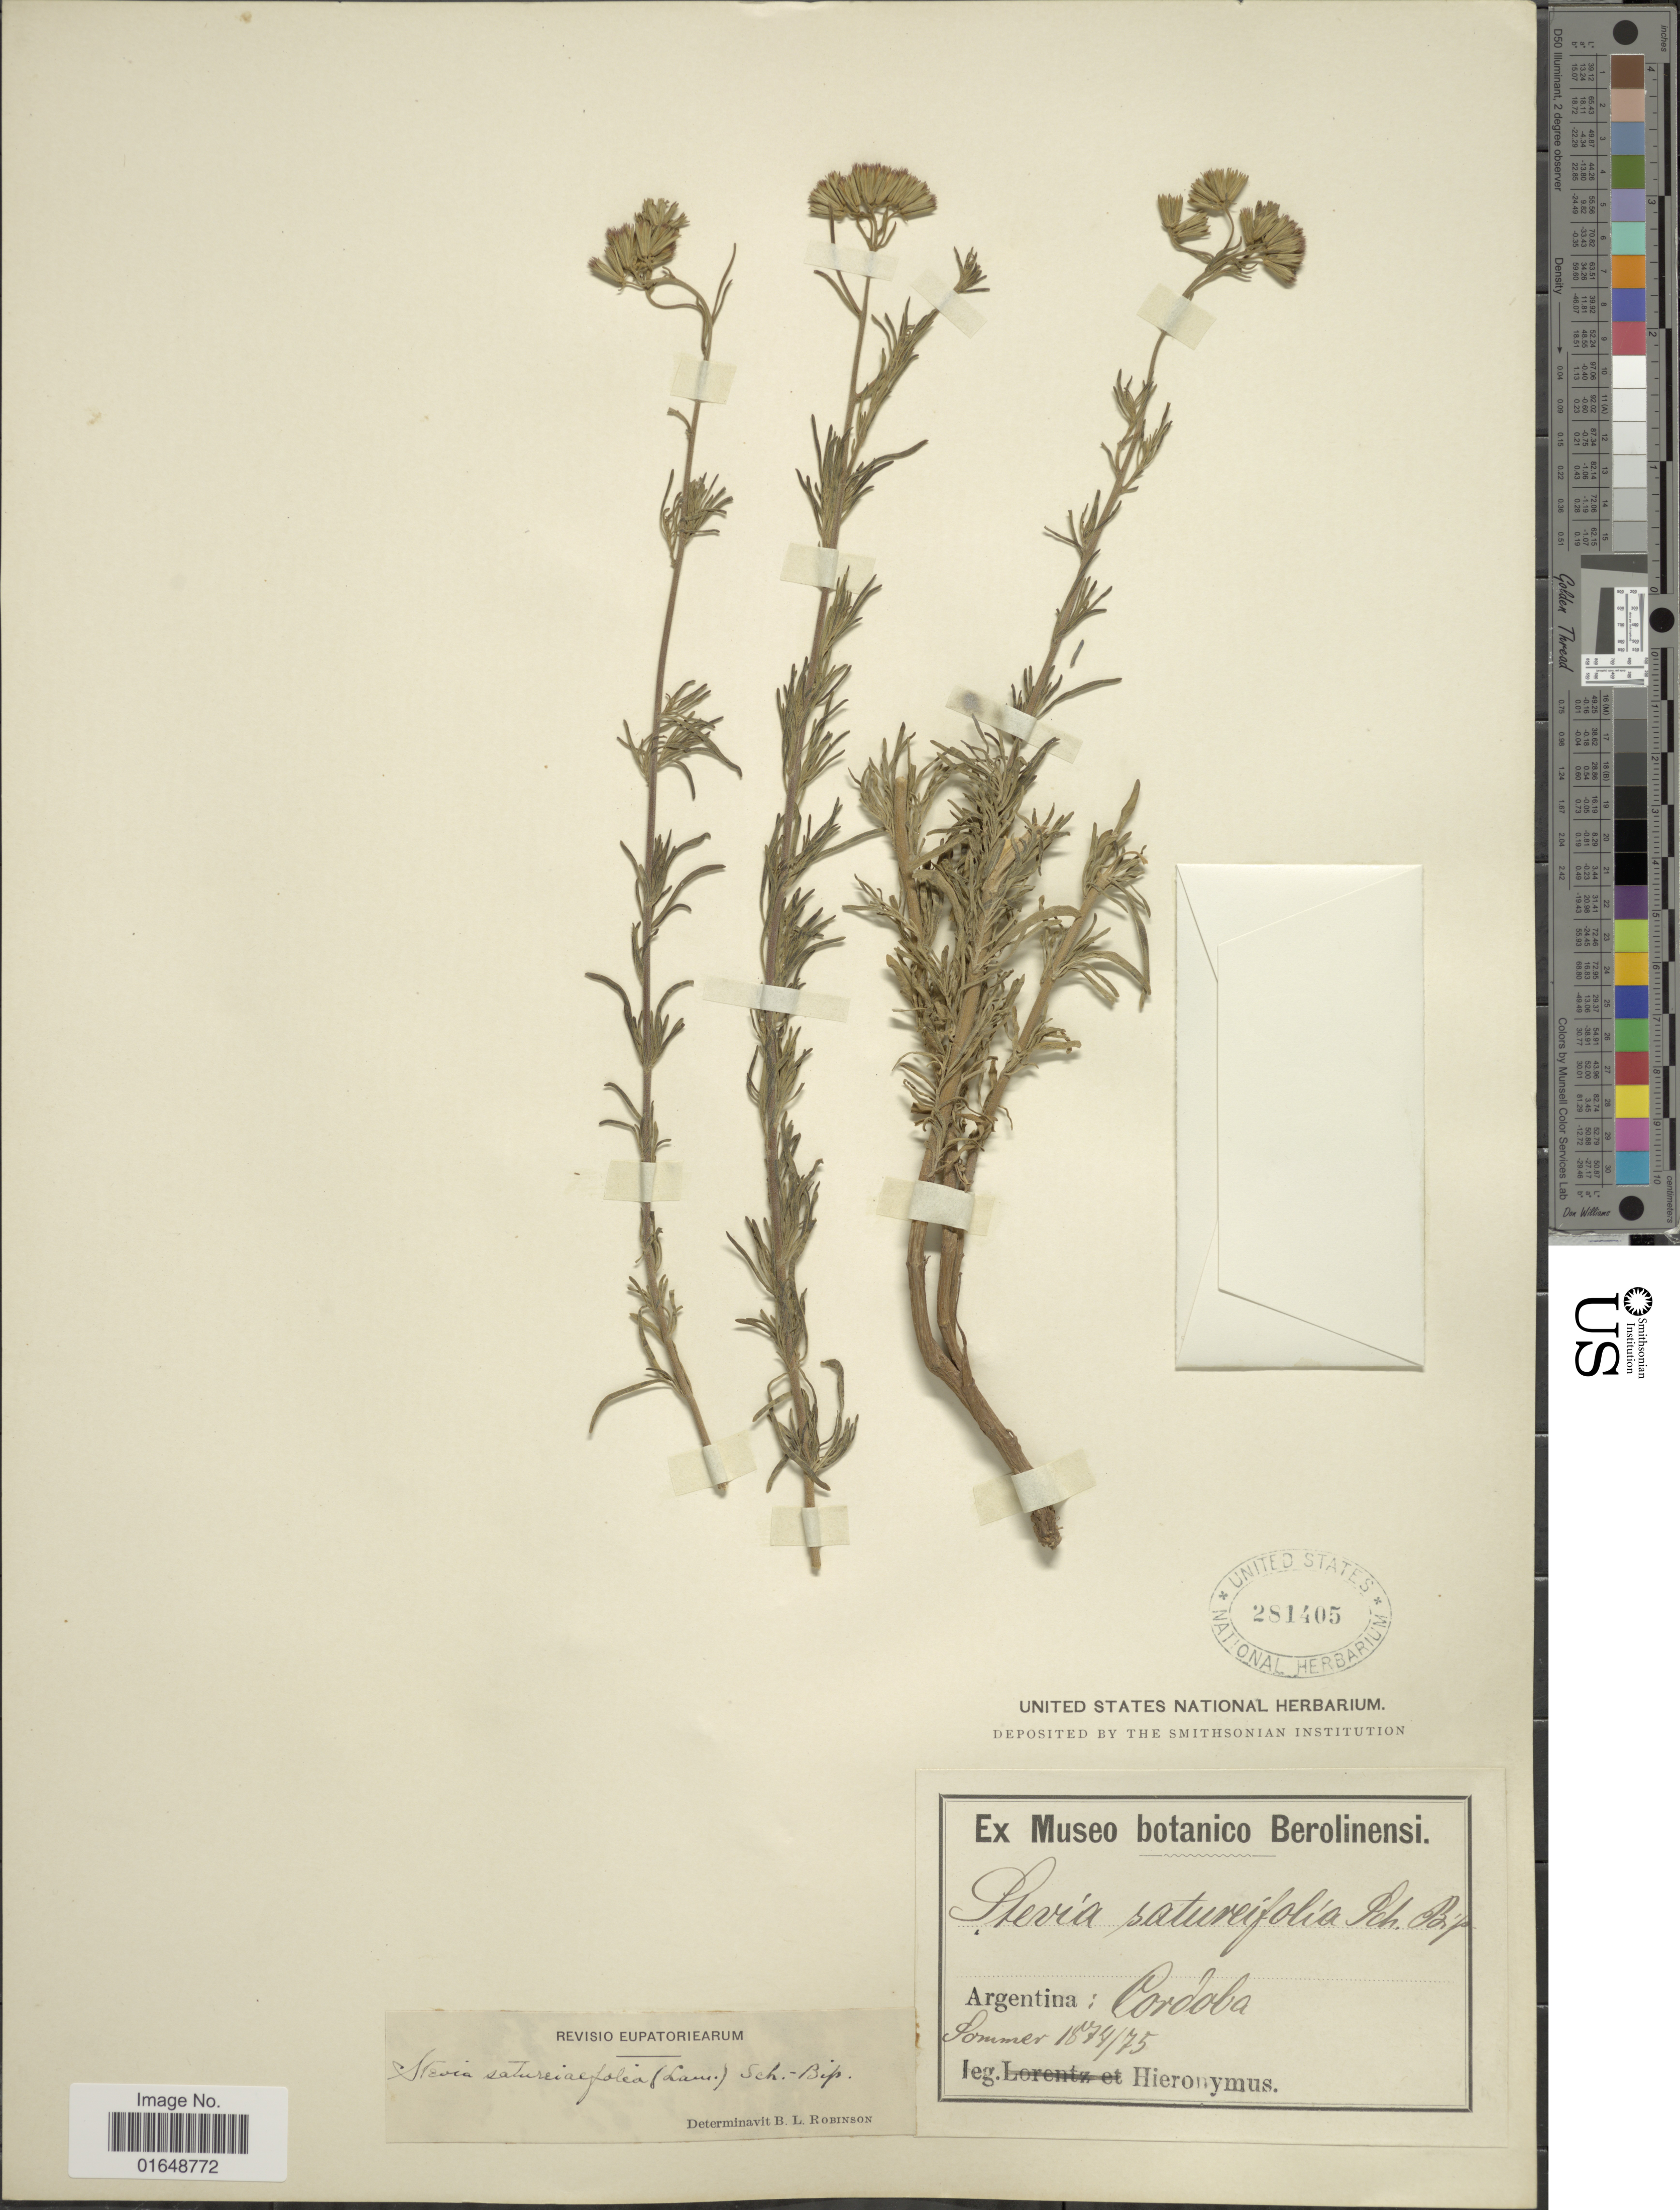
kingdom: Plantae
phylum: Tracheophyta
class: Magnoliopsida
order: Asterales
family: Asteraceae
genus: Stevia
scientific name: Stevia satureifolia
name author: (Lam.) Cav.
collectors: -. Hieronymus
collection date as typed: Sommer 1874/75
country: Argentina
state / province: Cordoba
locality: Argentina: Cordoba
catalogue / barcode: US 281405